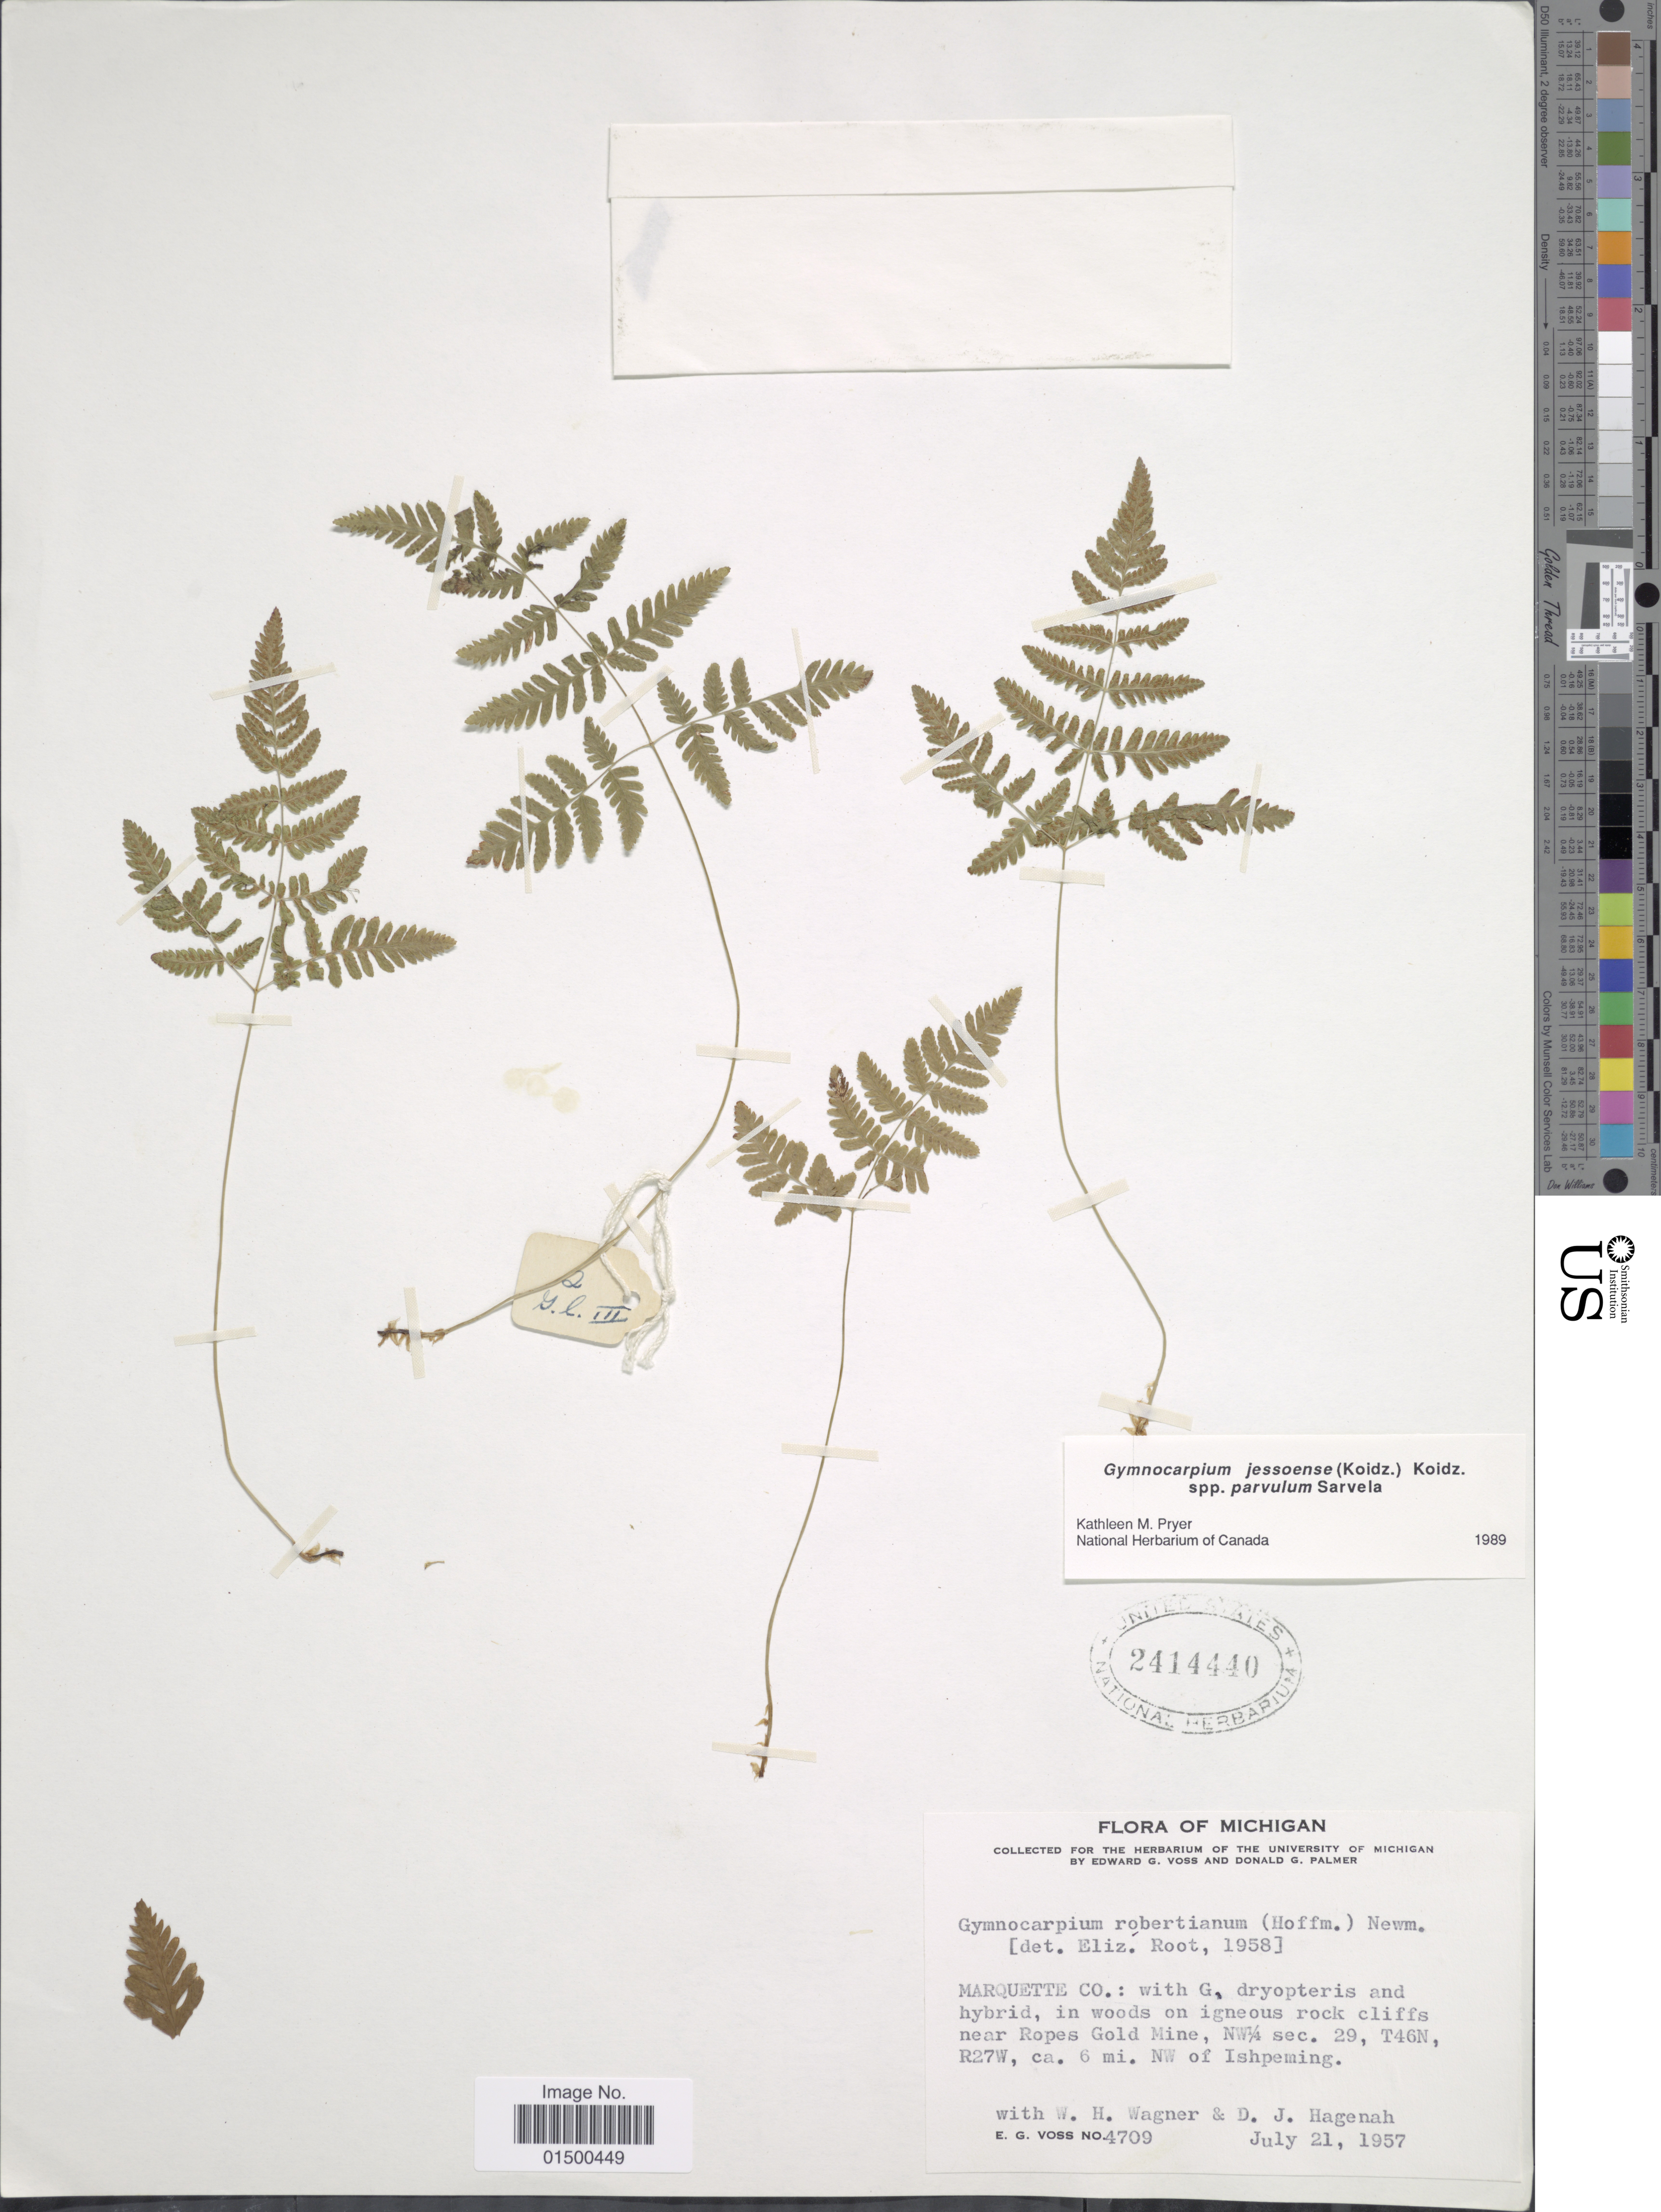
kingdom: Plantae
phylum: Tracheophyta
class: Polypodiopsida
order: Polypodiales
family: Cystopteridaceae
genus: Gymnocarpium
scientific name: Gymnocarpium jessoense subsp. parvulum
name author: Sarvela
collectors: E. G. Voss, W. H. Wagner & D. Hagenah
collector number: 4709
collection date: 1957-07-21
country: United States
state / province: Michigan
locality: Marquette Co.: with G. dryopteris and hybrid in woods on igneous rock cliffs near Ropes Gold Mine, NW 1/4 sec. 29, T46N, R27W, ca. 6 mi. NW of Ishpeming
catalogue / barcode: US 2414440